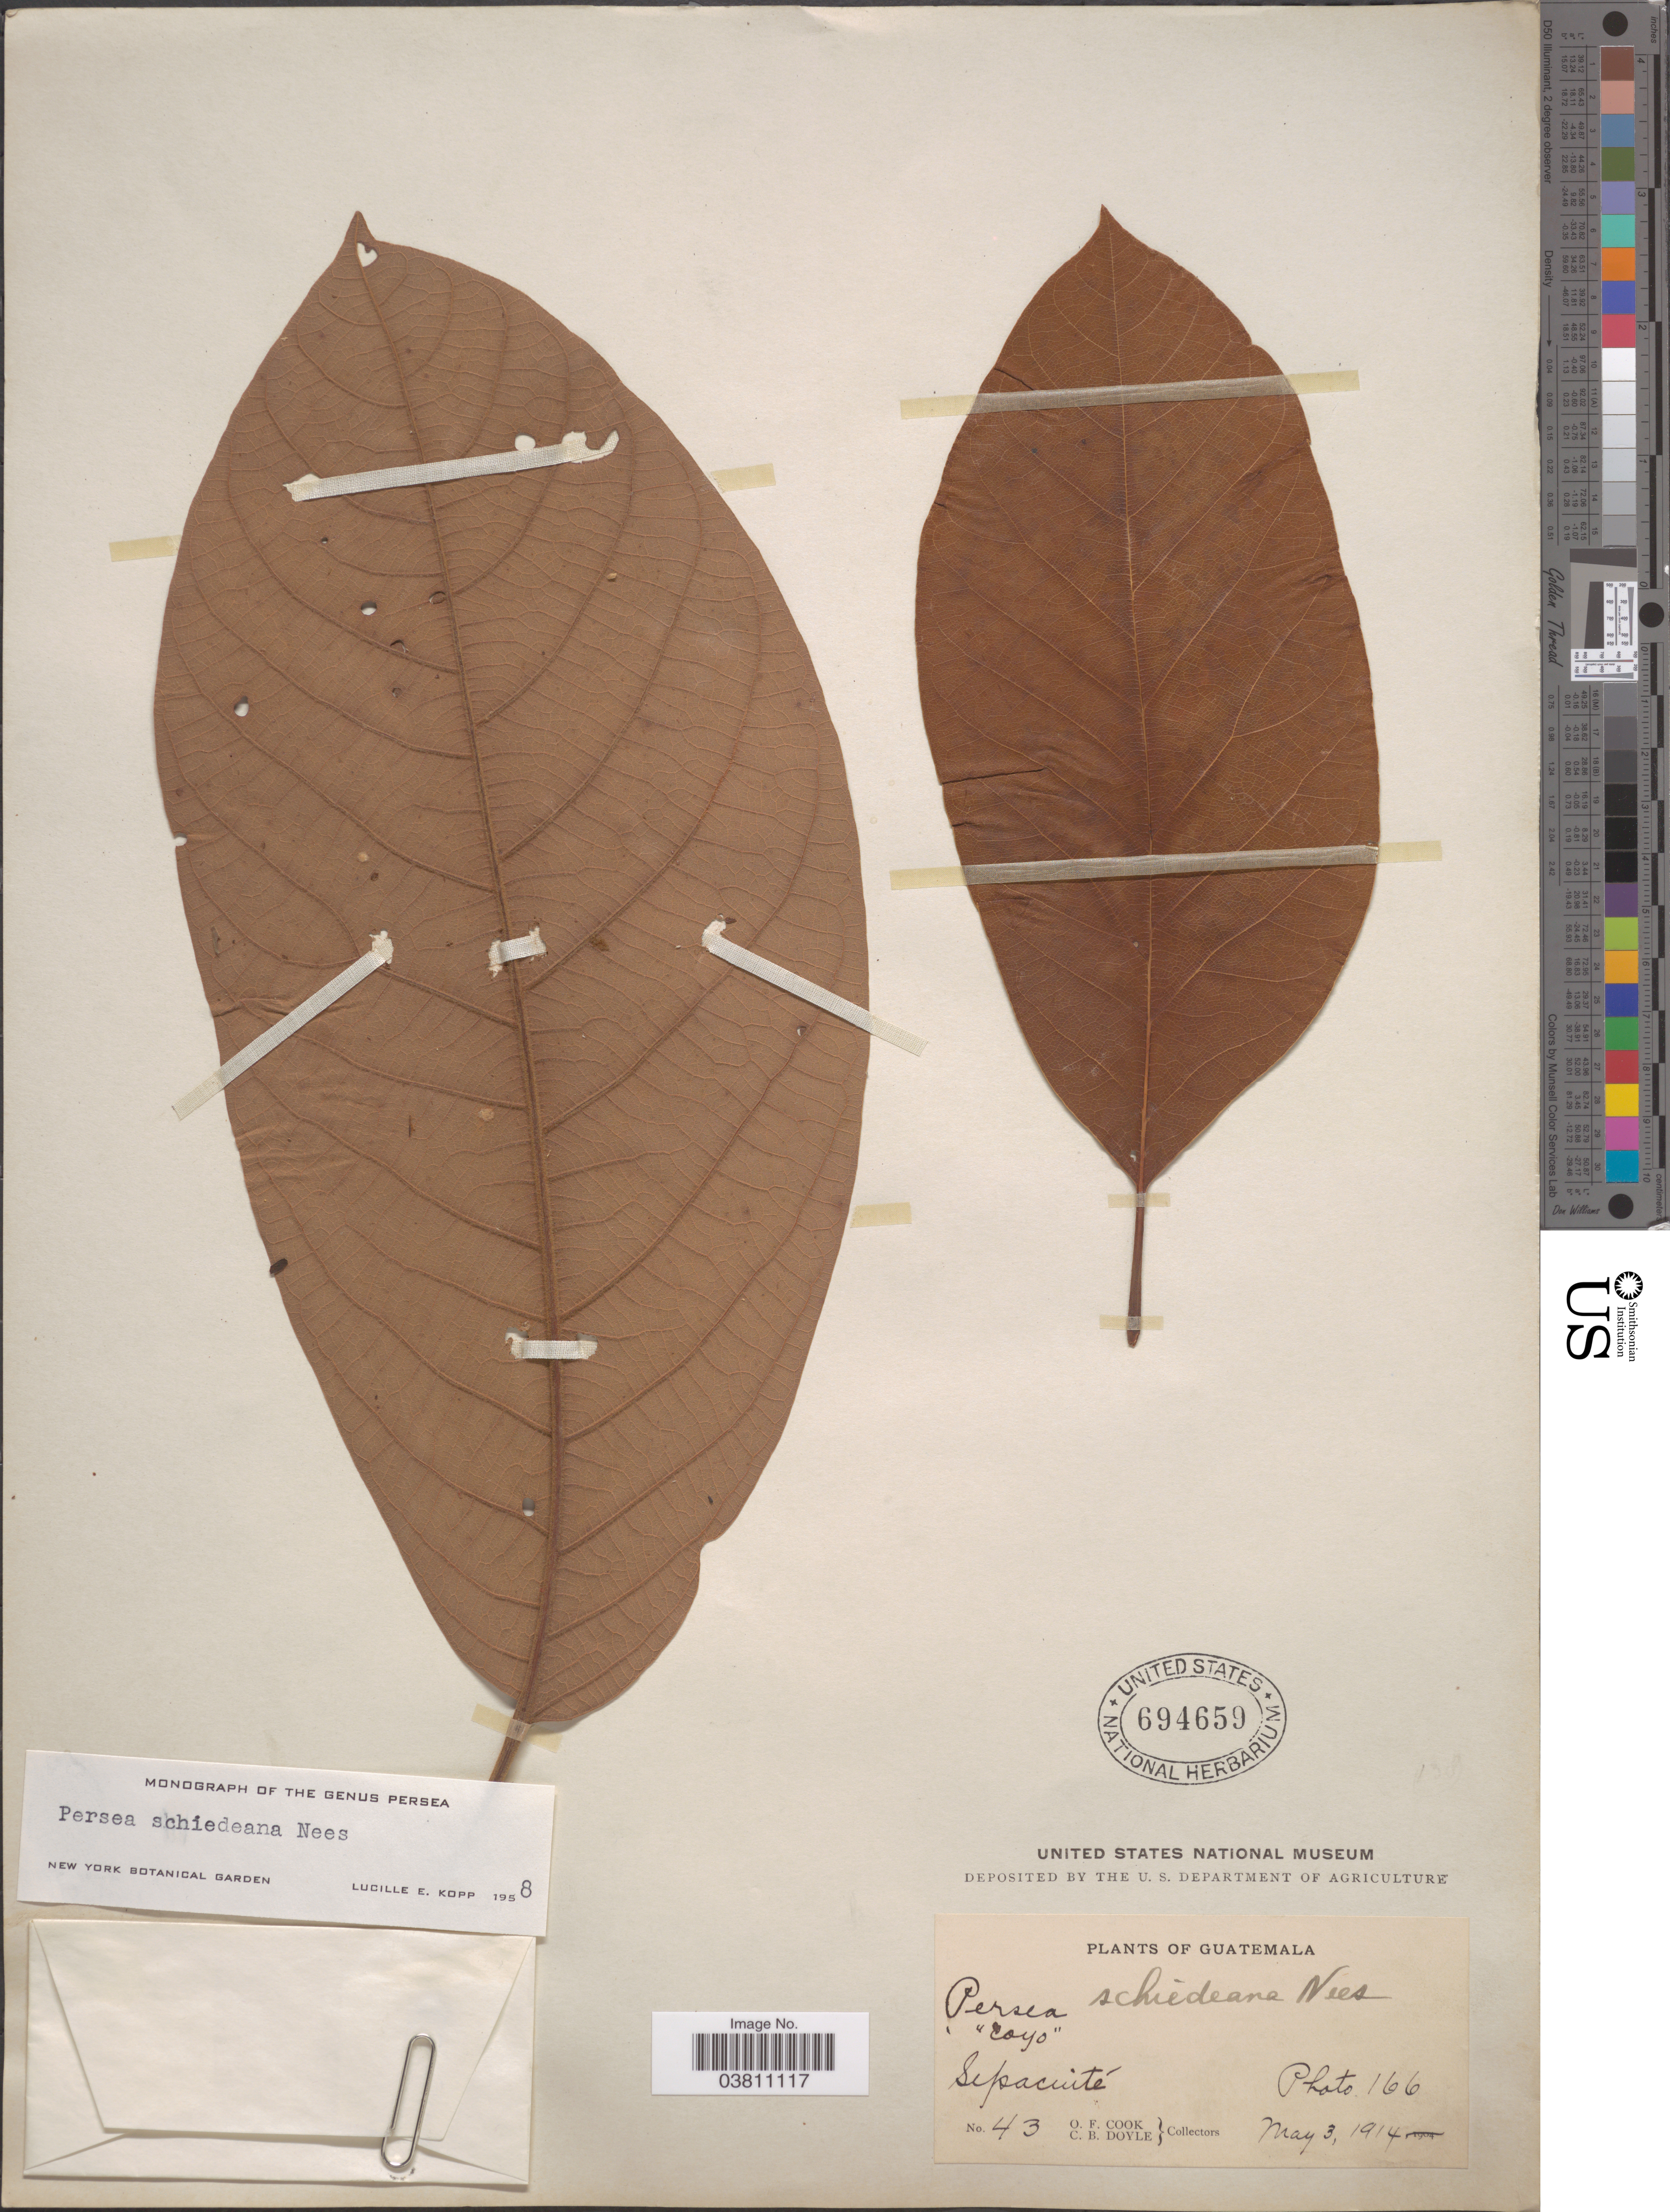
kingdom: Plantae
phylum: Tracheophyta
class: Magnoliopsida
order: Laurales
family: Lauraceae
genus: Persea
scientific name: Persea schiediana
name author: Nees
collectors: O. F. Cook & C. Doyle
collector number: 43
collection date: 1914-05-03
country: Guatemala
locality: Sepacuité.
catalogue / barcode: US 694659